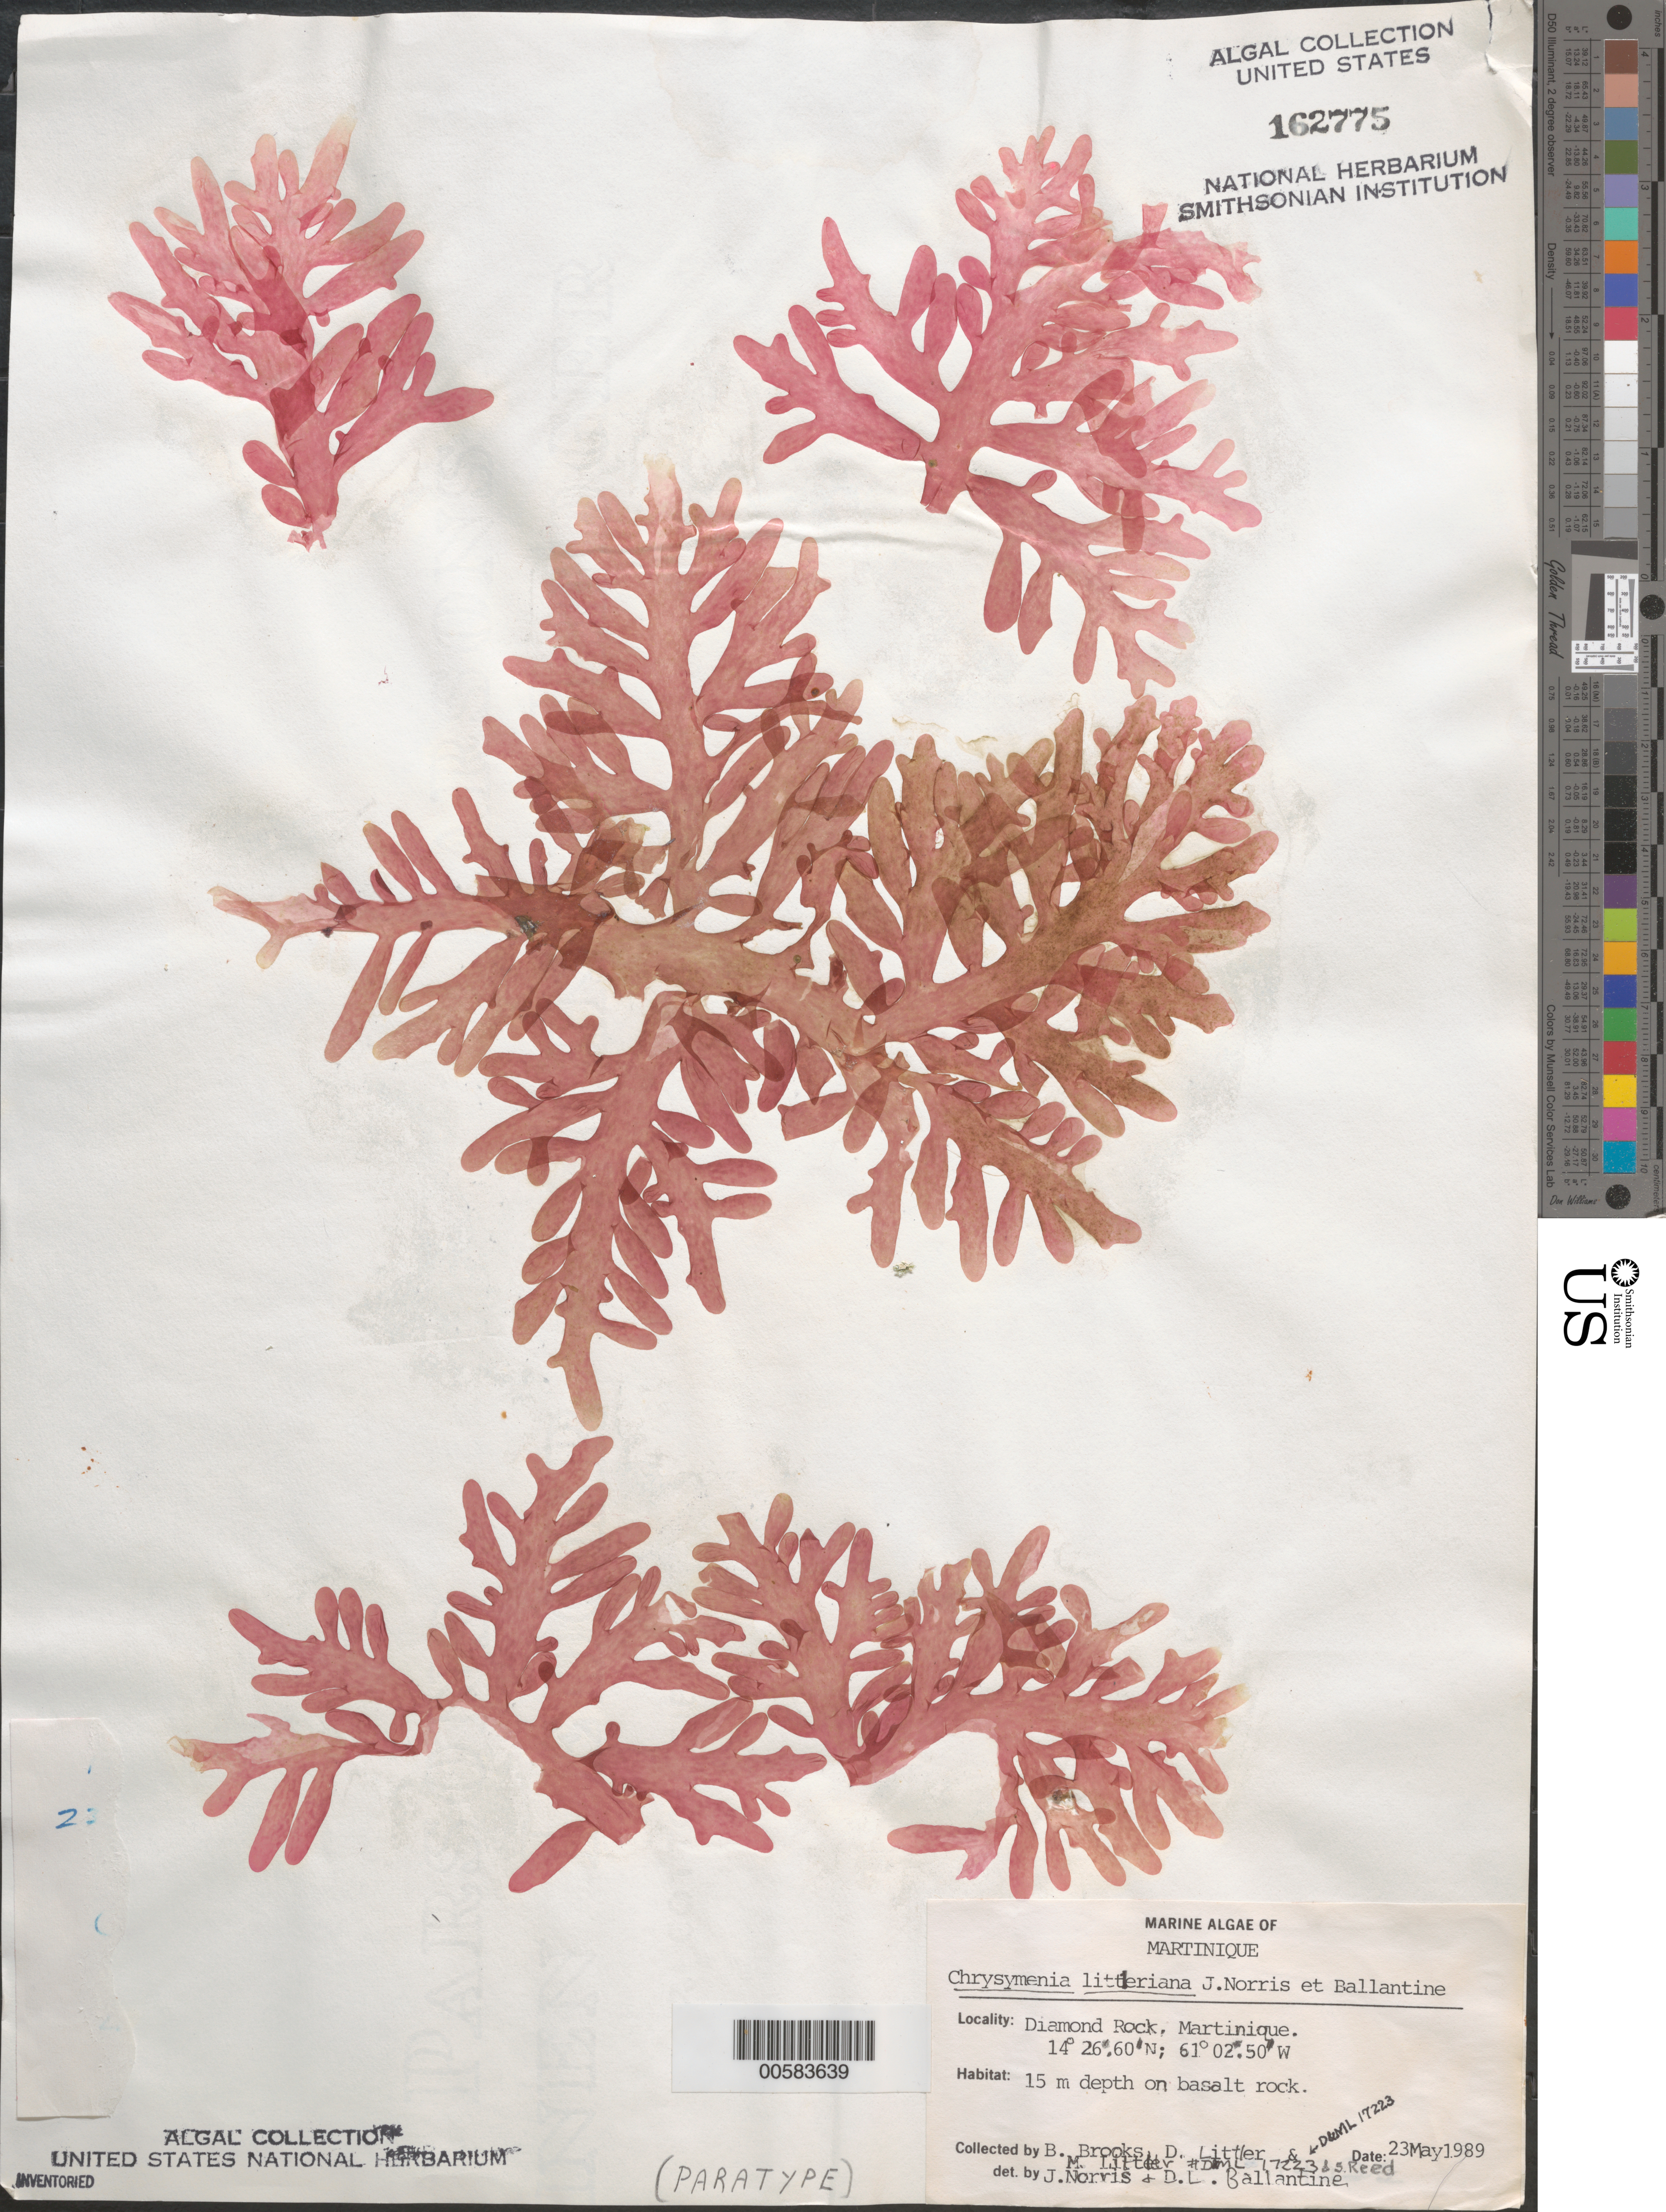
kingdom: Plantae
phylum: Rhodophyta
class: Florideophyceae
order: Rhodymeniales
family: Rhodymeniaceae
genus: Chrysymenia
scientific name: Chrysymenia littleriana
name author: J.N. Norris & D.L. Ballant.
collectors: D. S. Littler, M. M. Littler, B. Brooks & S. Reed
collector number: D&ML 17223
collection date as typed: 23 May 1989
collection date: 1989-05-23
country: Martinique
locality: Diamond Rock, north side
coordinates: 14 26.60' N, 61 02.50' W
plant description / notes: Paratype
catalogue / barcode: US 162775